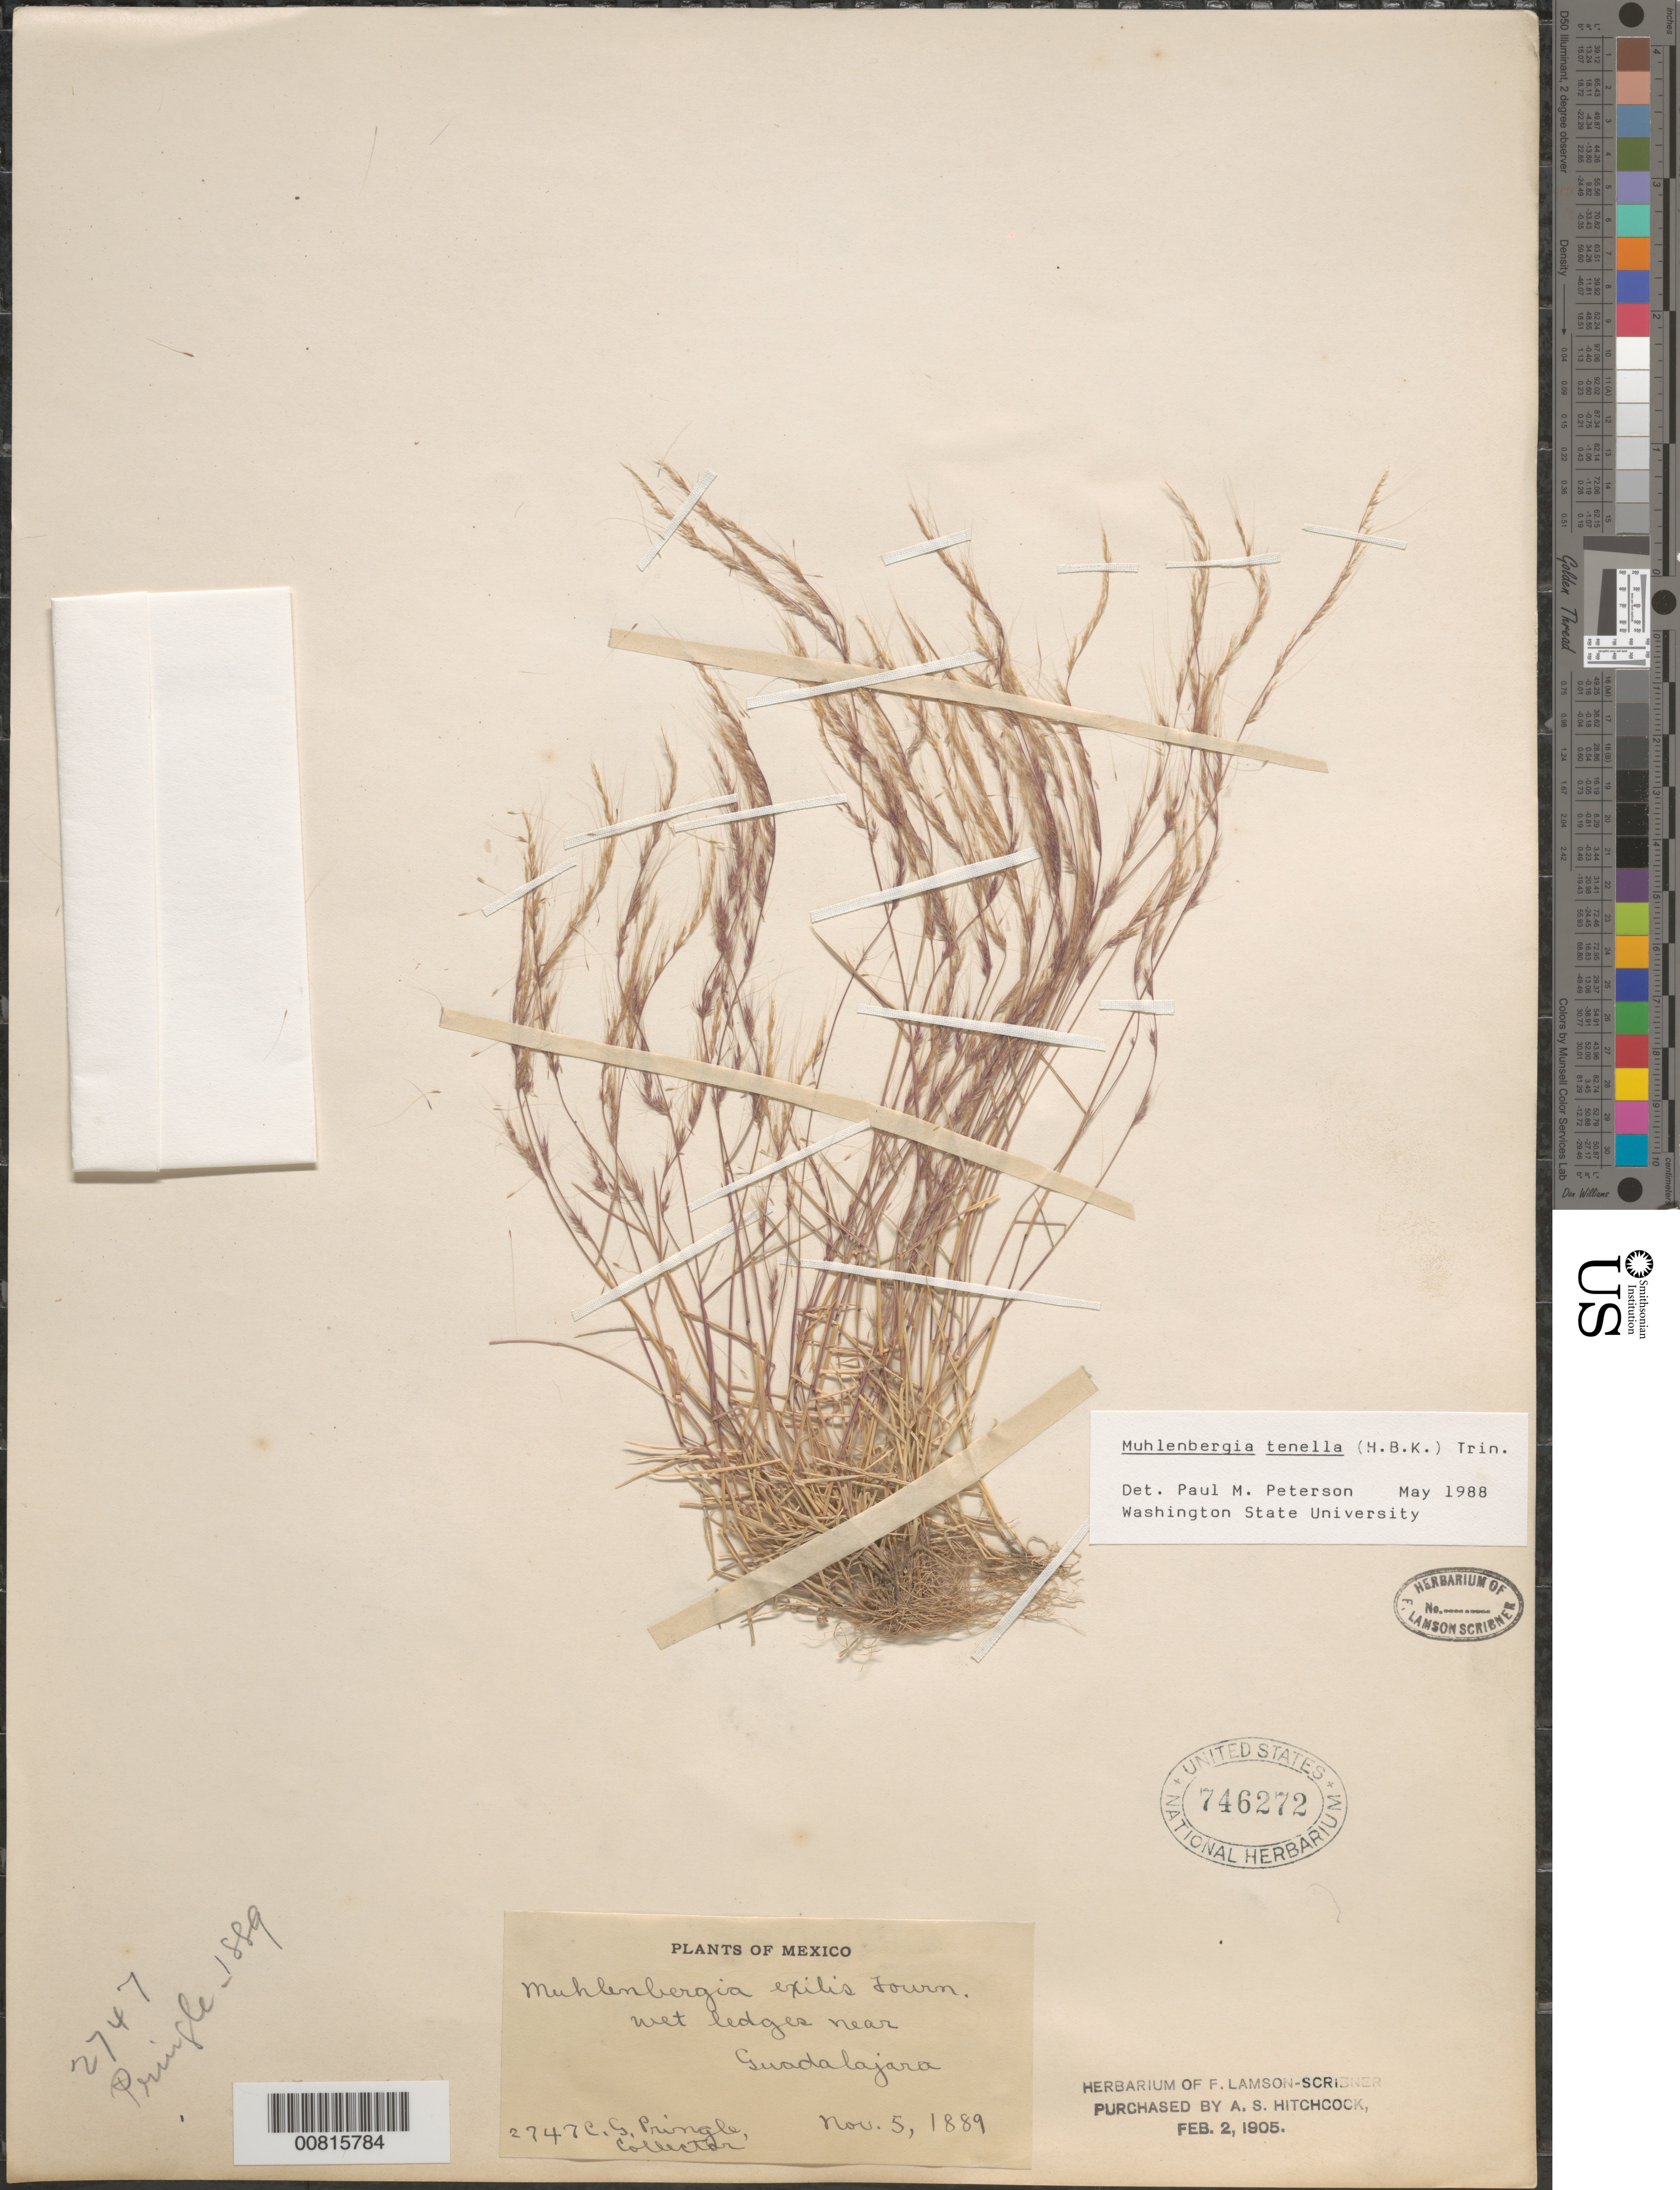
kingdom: Plantae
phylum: Tracheophyta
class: Liliopsida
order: Poales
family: Poaceae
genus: Muhlenbergia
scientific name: Muhlenbergia tenella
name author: (Kunth) Trin.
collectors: C. G. Pringle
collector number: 2747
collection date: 1889-11-05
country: Mexico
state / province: Jalisco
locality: Hillsides near Guadalajara, mpio. Guadalajara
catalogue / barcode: US 746272